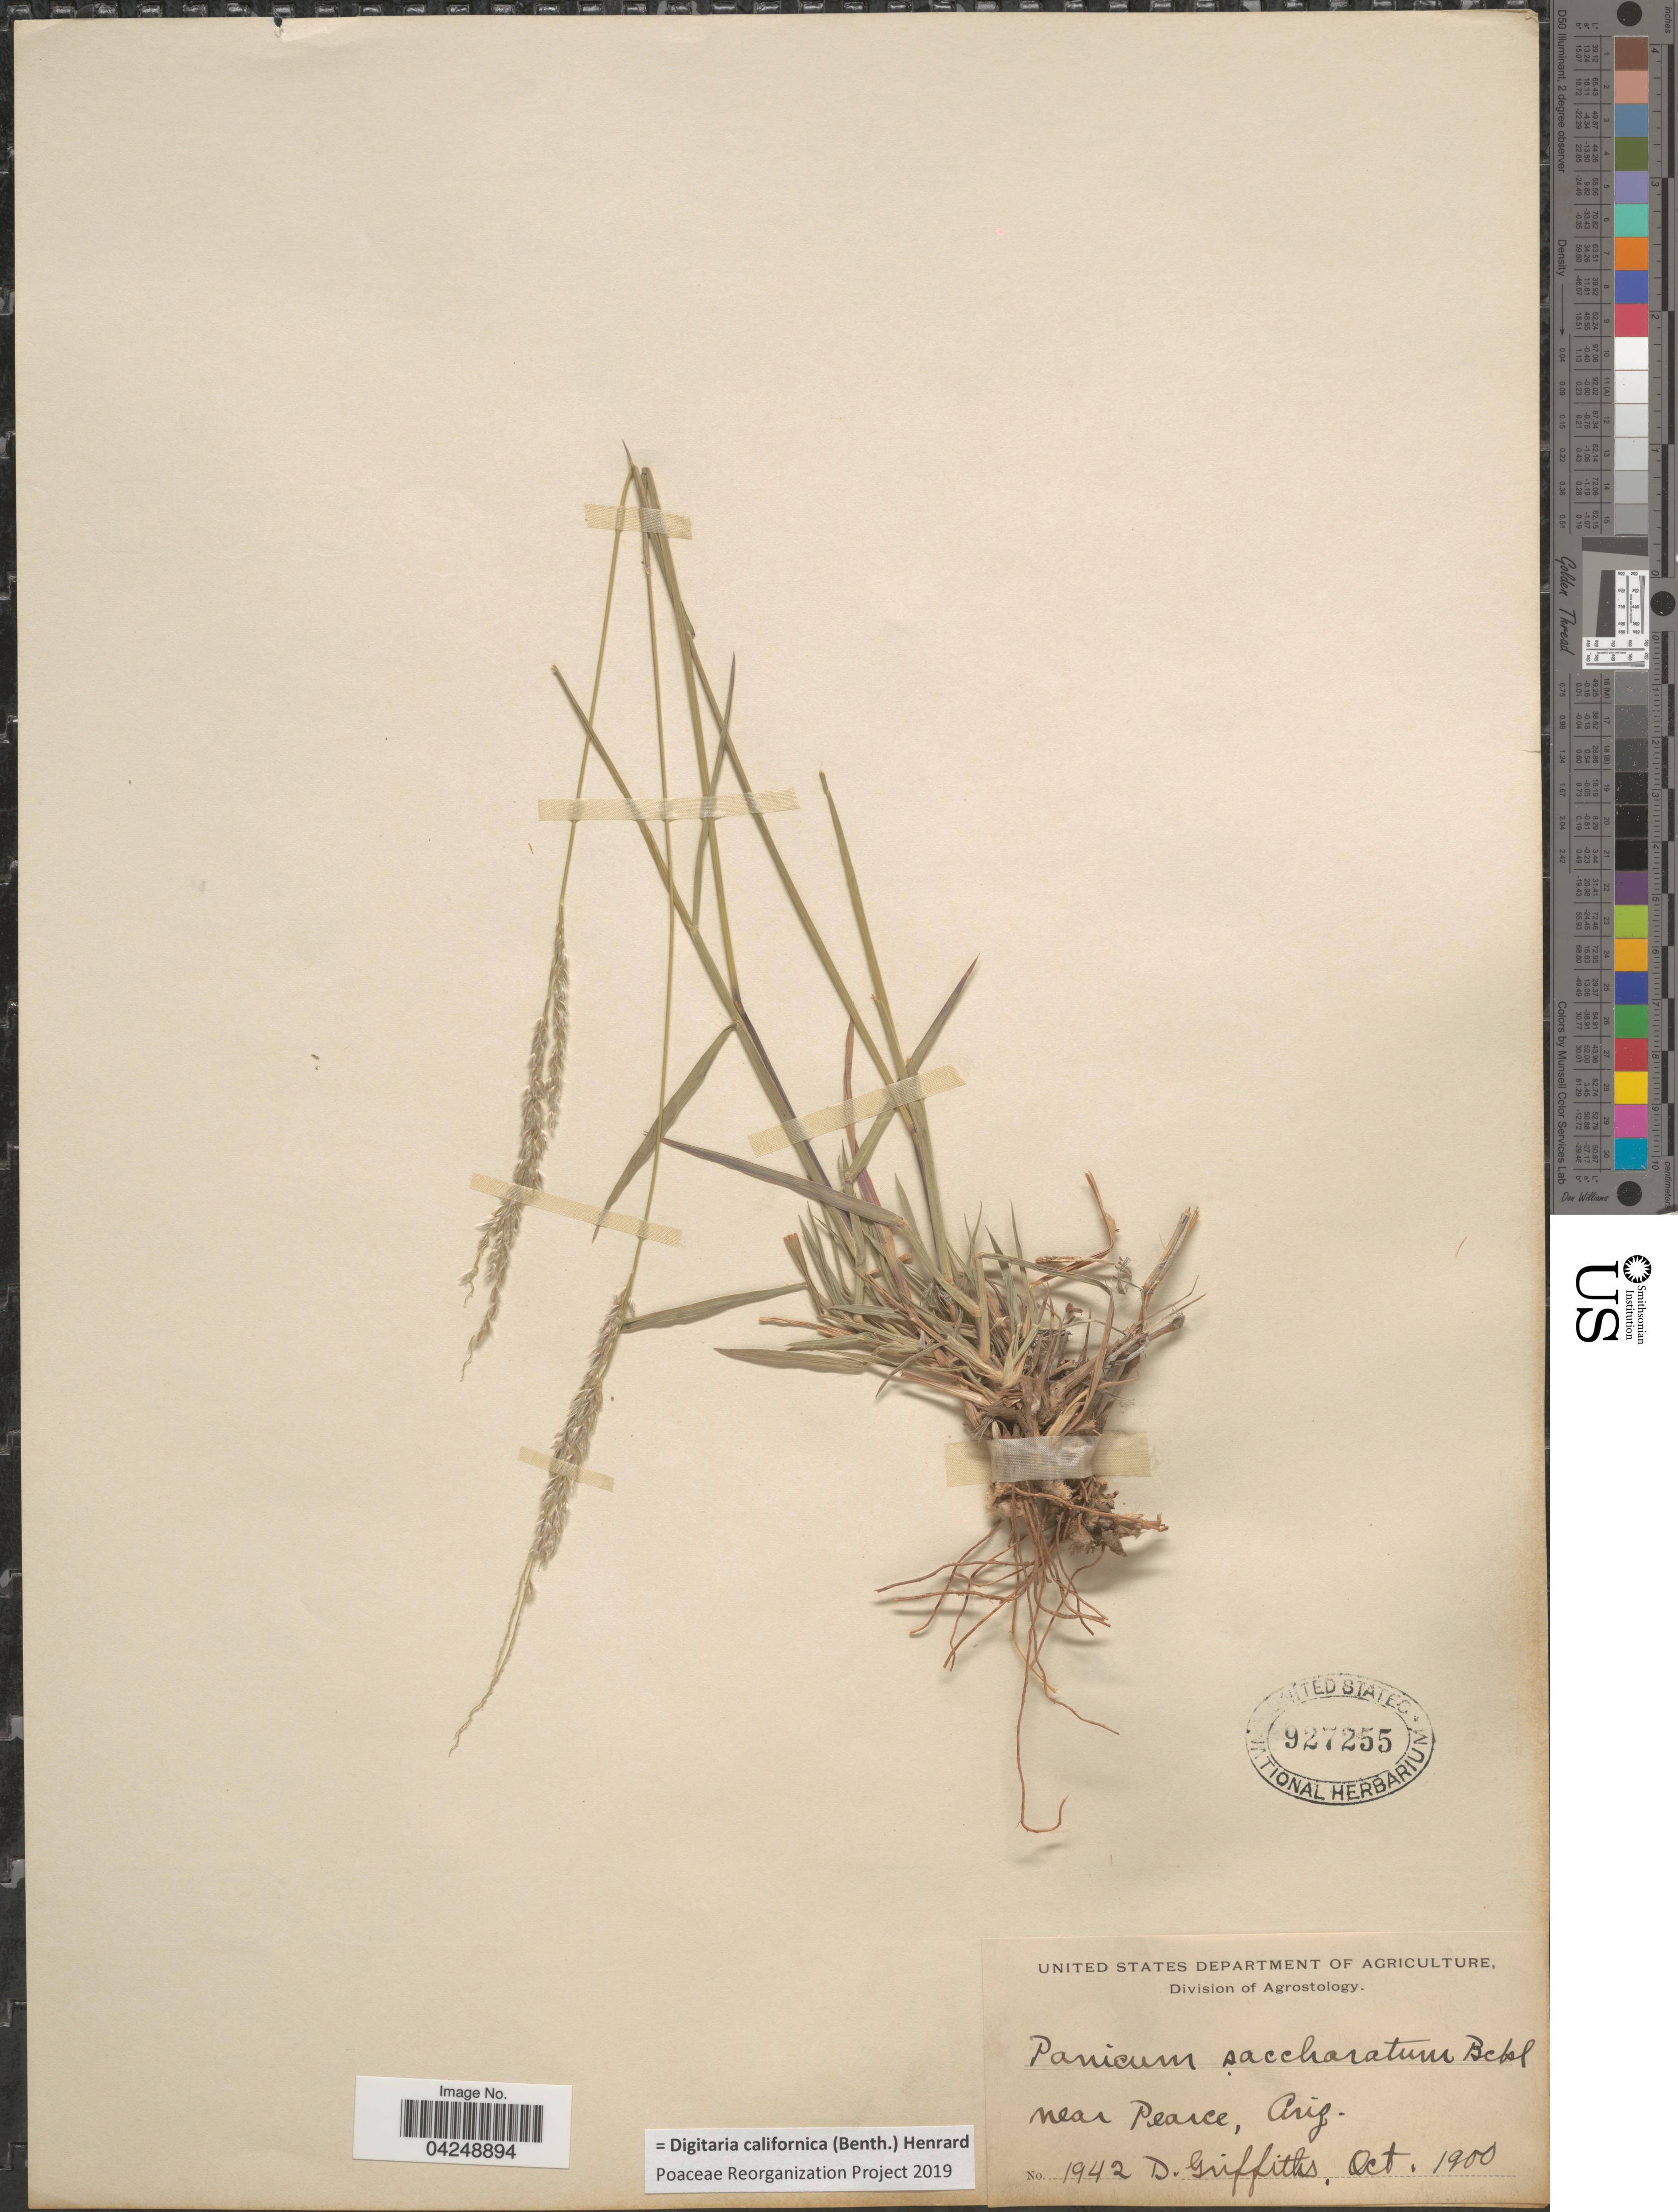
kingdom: Plantae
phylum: Tracheophyta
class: Liliopsida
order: Poales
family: Poaceae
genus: Digitaria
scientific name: Digitaria californica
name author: (Benth.) Henr.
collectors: D. Griffiths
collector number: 1942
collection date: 1900-10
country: United States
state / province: Arizona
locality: Near Pearce.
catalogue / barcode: US 927255